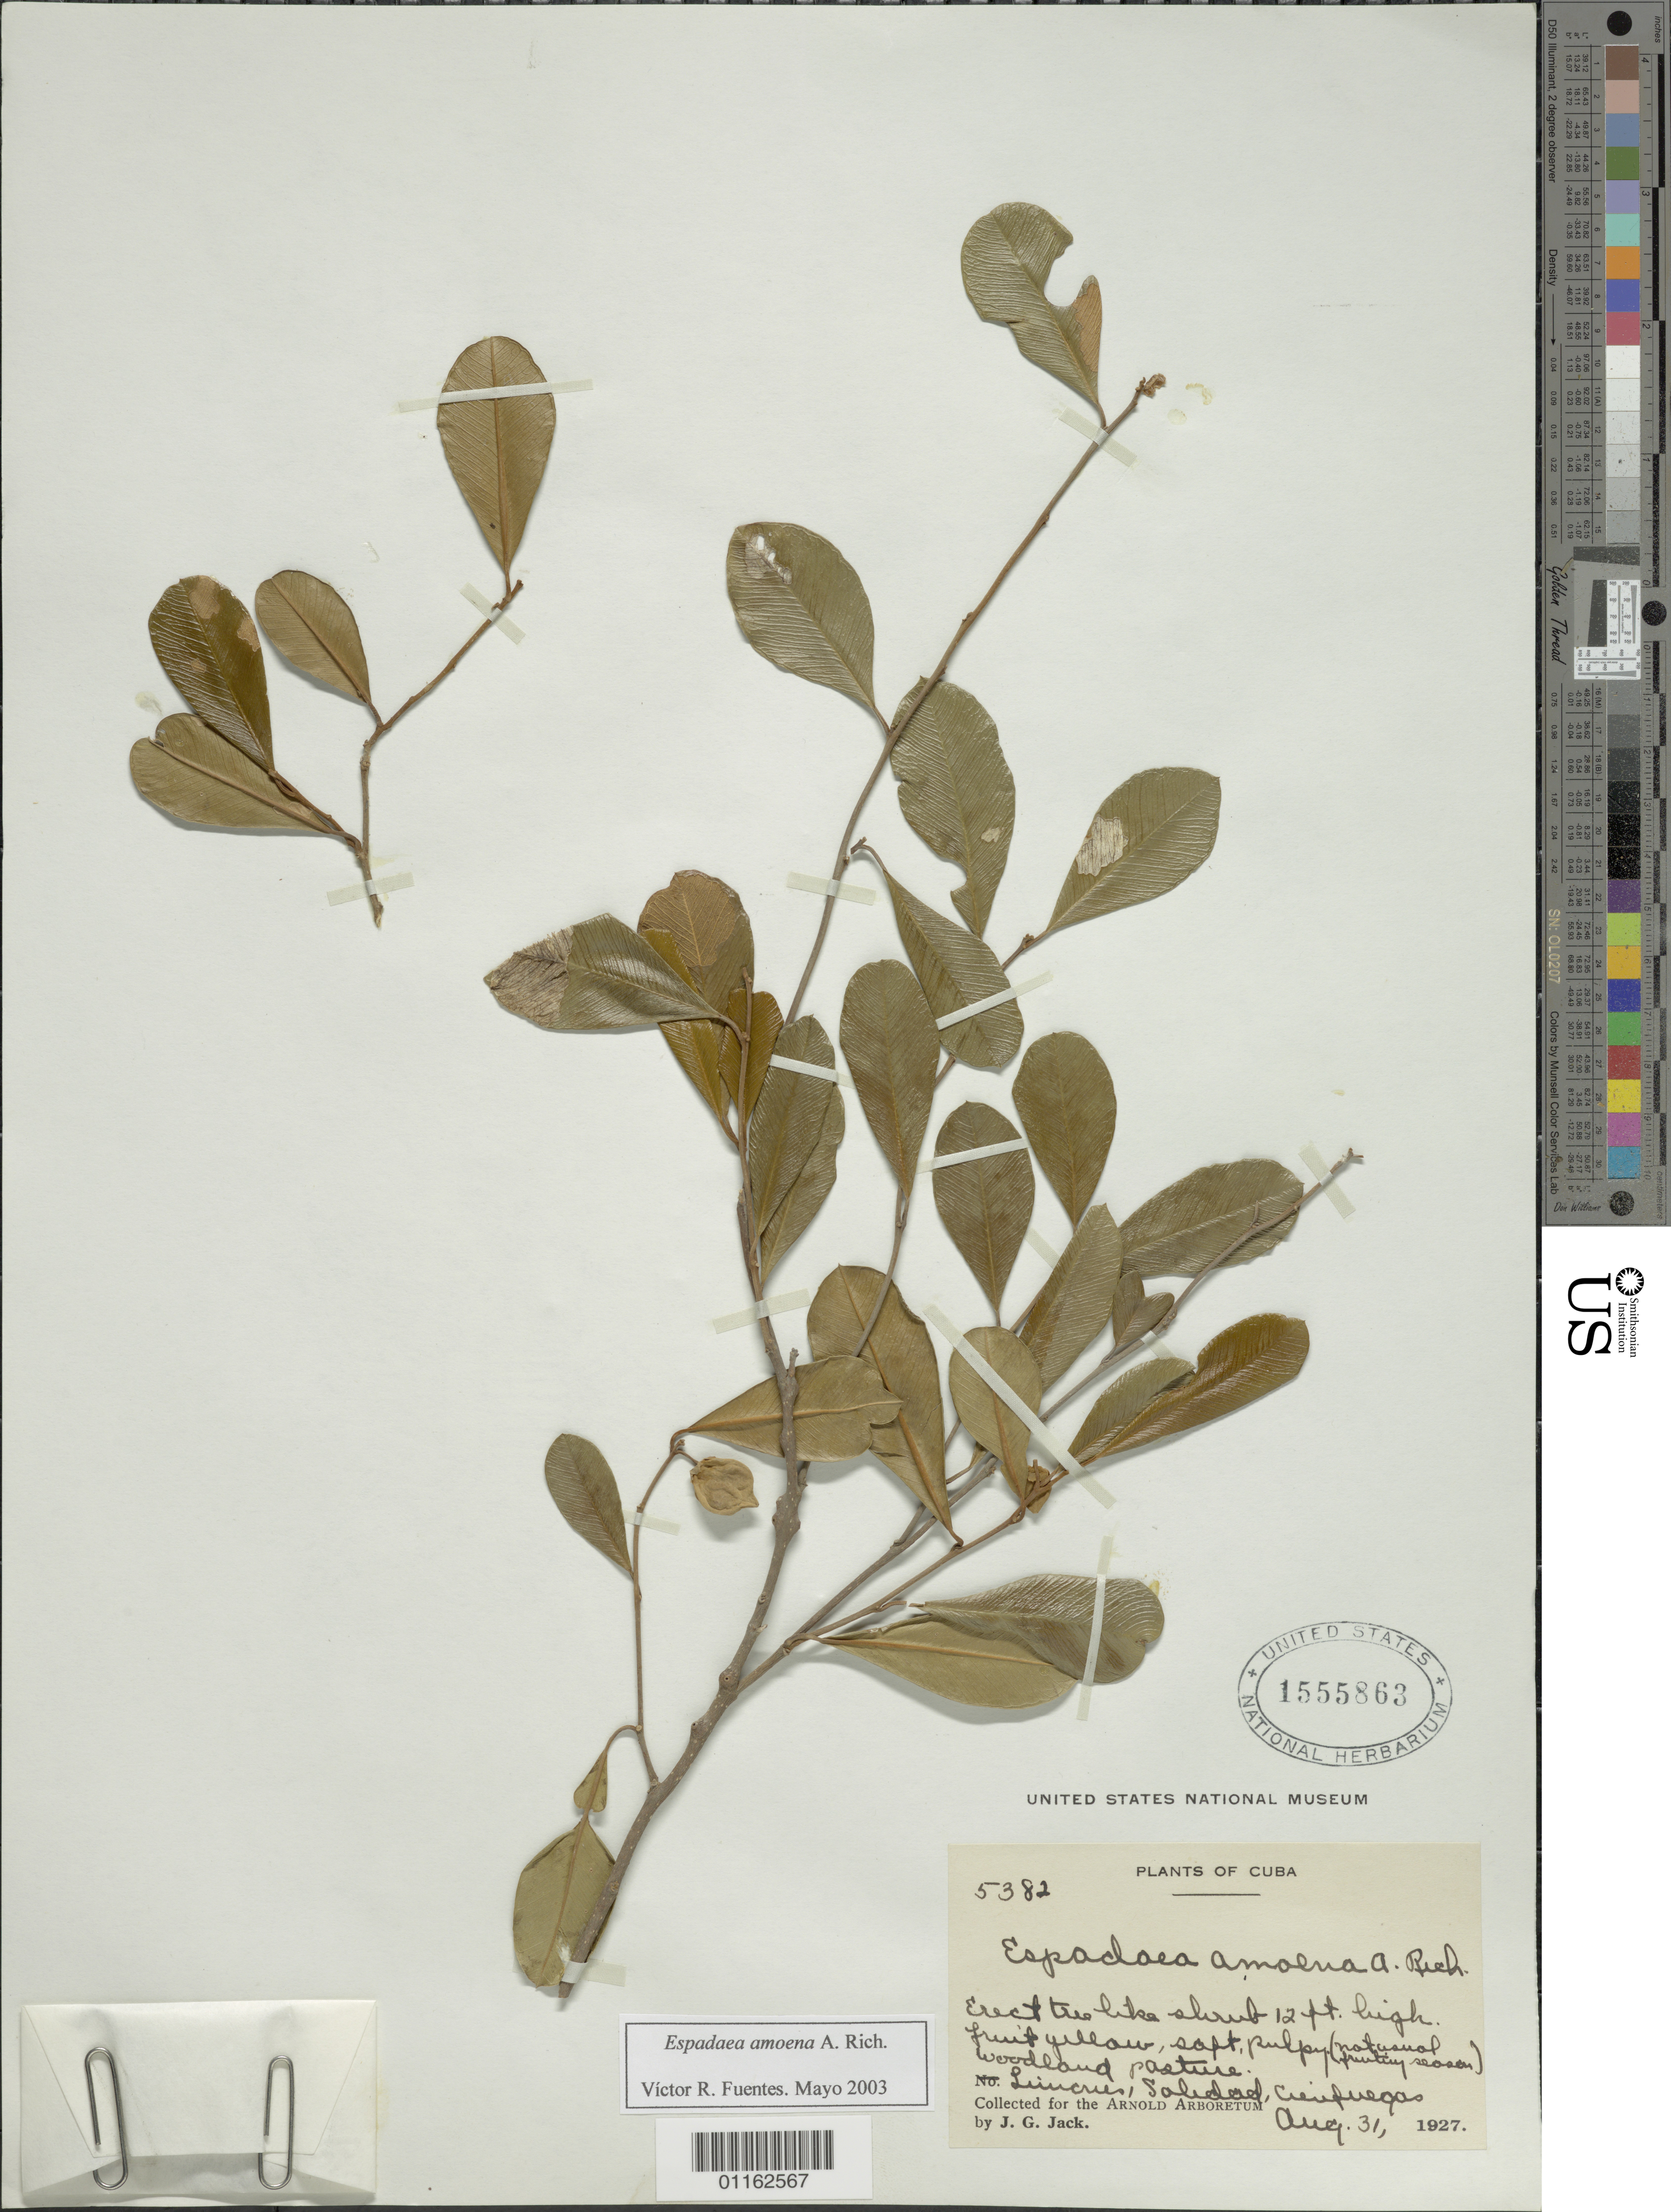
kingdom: Plantae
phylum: Tracheophyta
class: Magnoliopsida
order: Solanales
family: Solanaceae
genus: Espadaea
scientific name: Espadaea amoena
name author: A. Rich.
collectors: J. G. Jack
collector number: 5382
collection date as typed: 31 Aug 1927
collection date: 1927-08-31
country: Cuba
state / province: Cienfuegos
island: Cuba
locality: Limones, Soledad; woodland pasture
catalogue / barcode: US 1555863